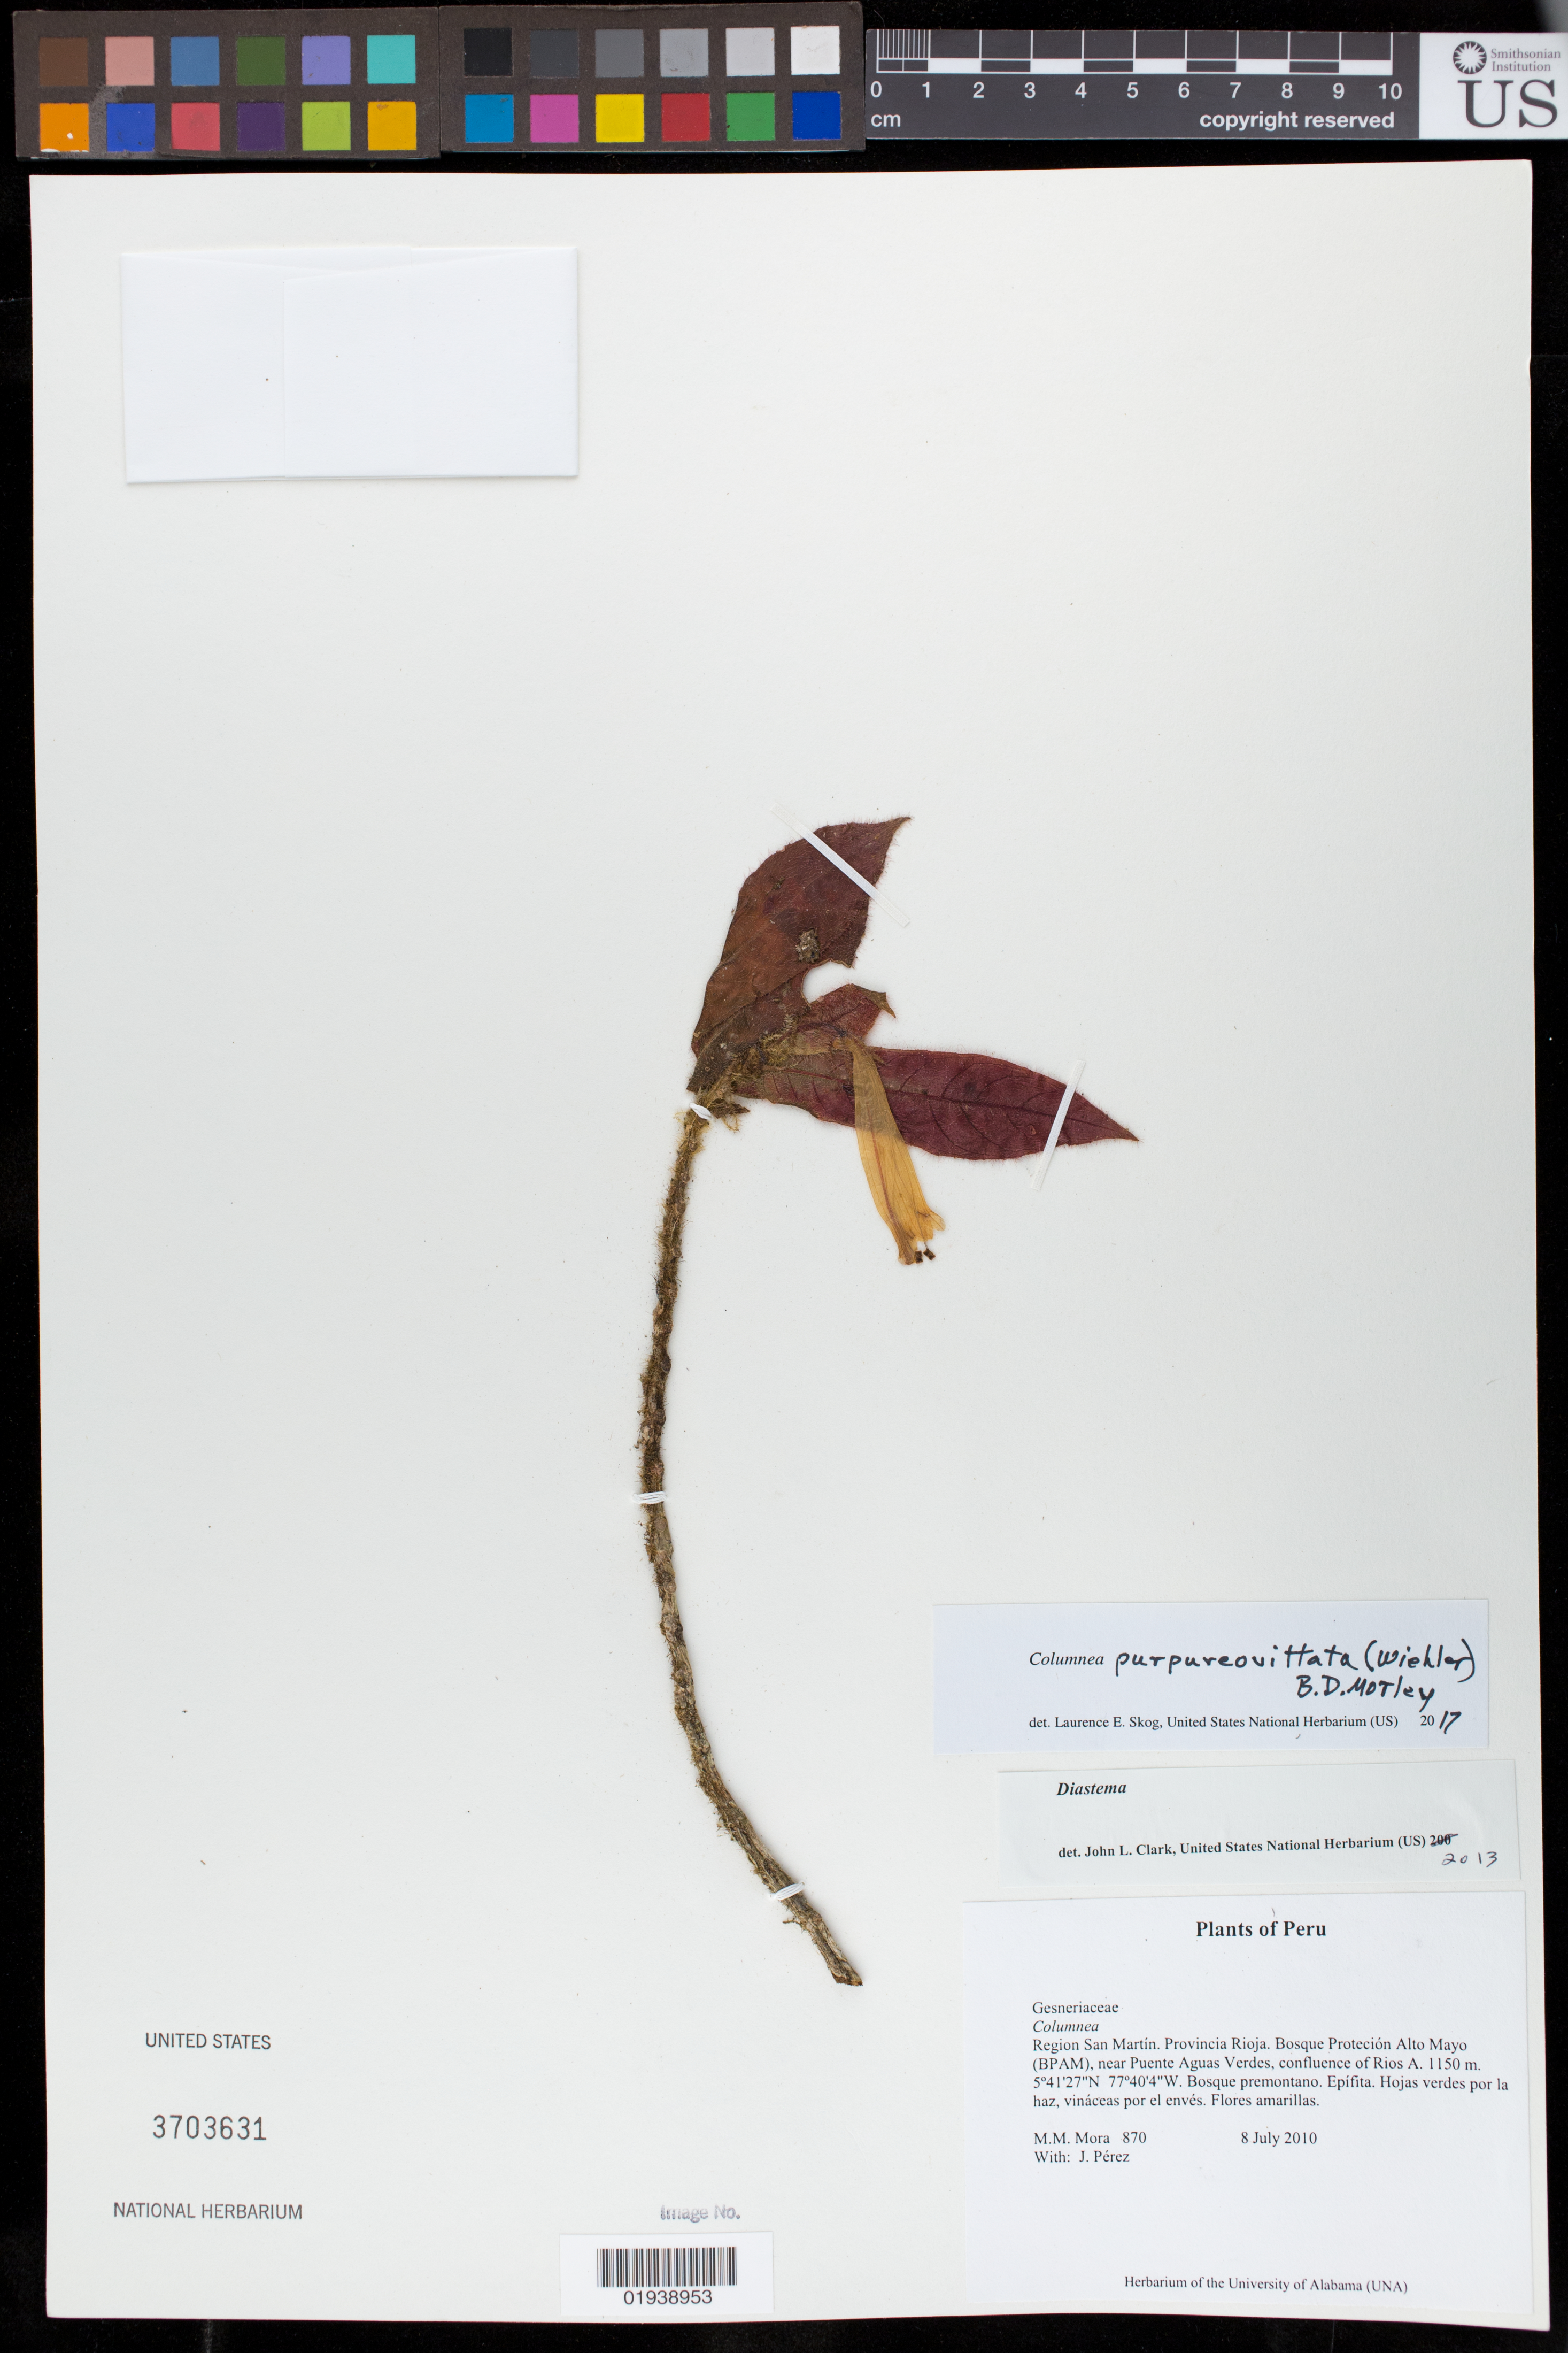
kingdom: Plantae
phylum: Tracheophyta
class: Magnoliopsida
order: Lamiales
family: Gesneriaceae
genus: Columnea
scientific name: Columnea purpureovittata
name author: (Wiehler) B.D. Morley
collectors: M. M. Mora & J. Perez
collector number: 870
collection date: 2010-07-08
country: Peru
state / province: San Martín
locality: Provincia Rioja. Bosque Protecion Alto Mayo (BPAM) near Puente Aguas Verdes, confluence of Rios A.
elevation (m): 1150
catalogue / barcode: US 3703631